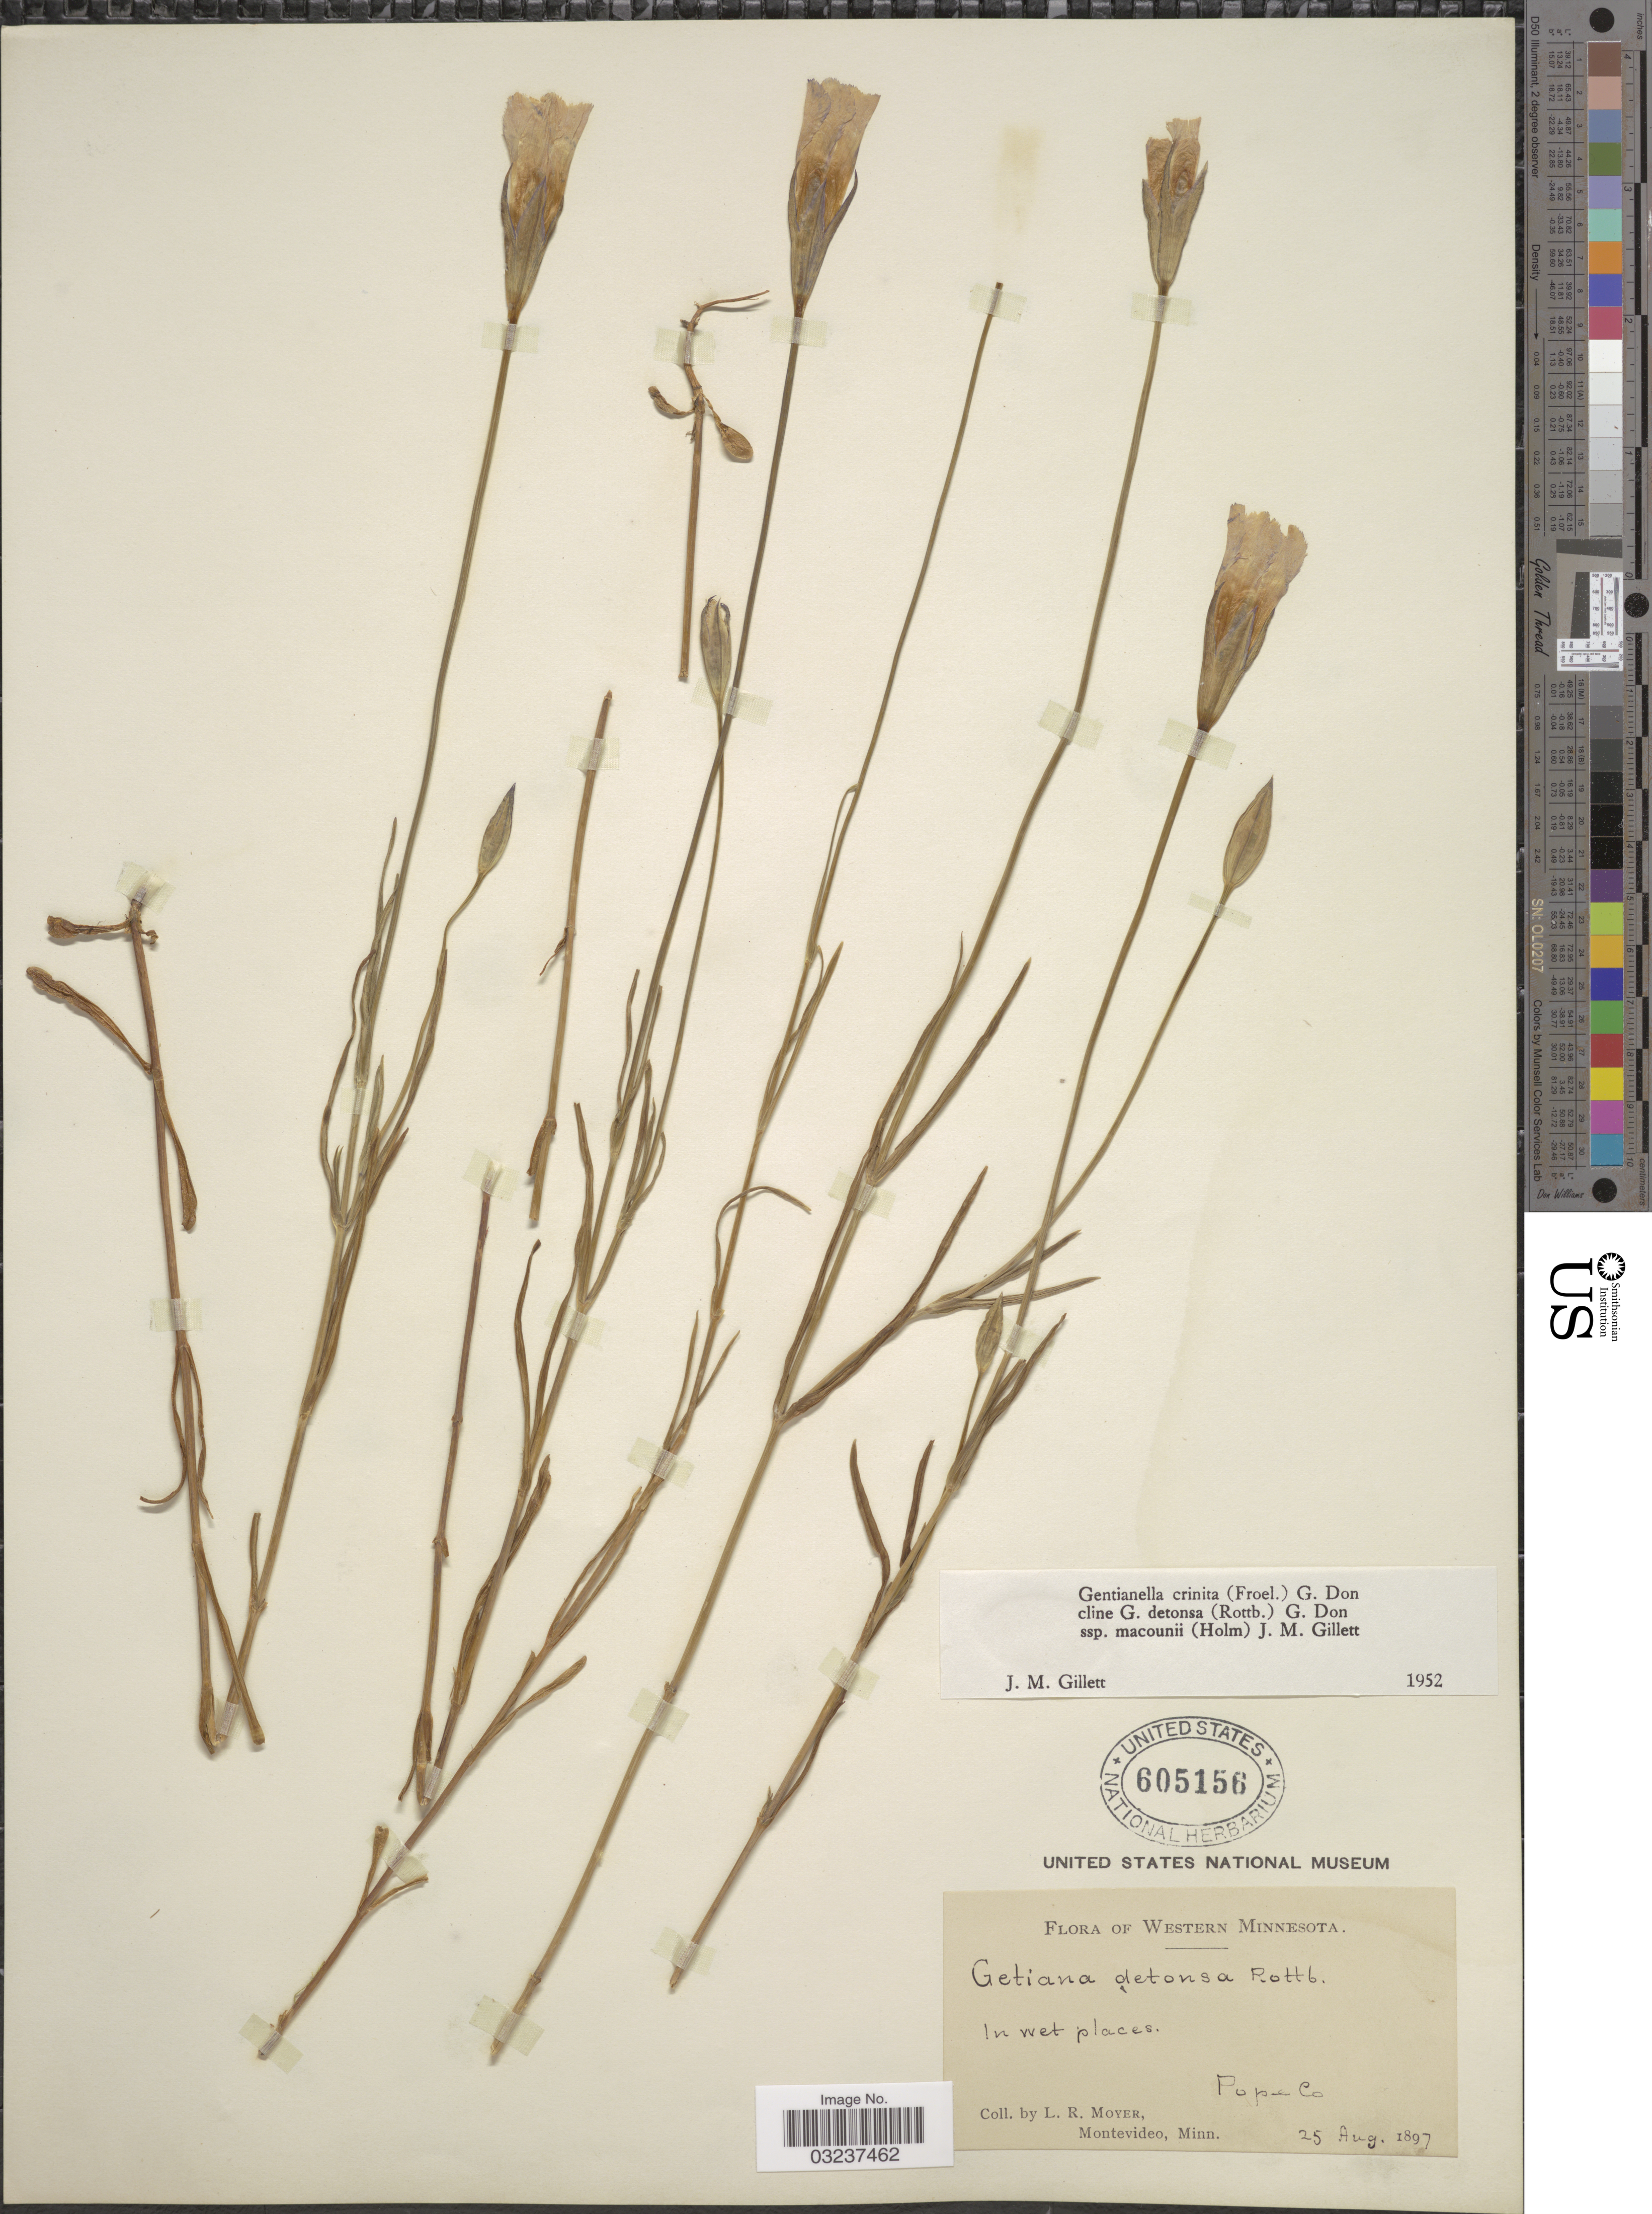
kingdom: Plantae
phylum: Tracheophyta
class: Magnoliopsida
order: Gentianales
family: Gentianaceae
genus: Gentianella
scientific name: Gentianella crinita subsp. macounii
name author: (Holm) J.M. Gillett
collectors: L. Moyer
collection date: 1897-08-25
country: United States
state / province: Minnesota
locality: Western Minnesota. Pope Co.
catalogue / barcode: US 605156